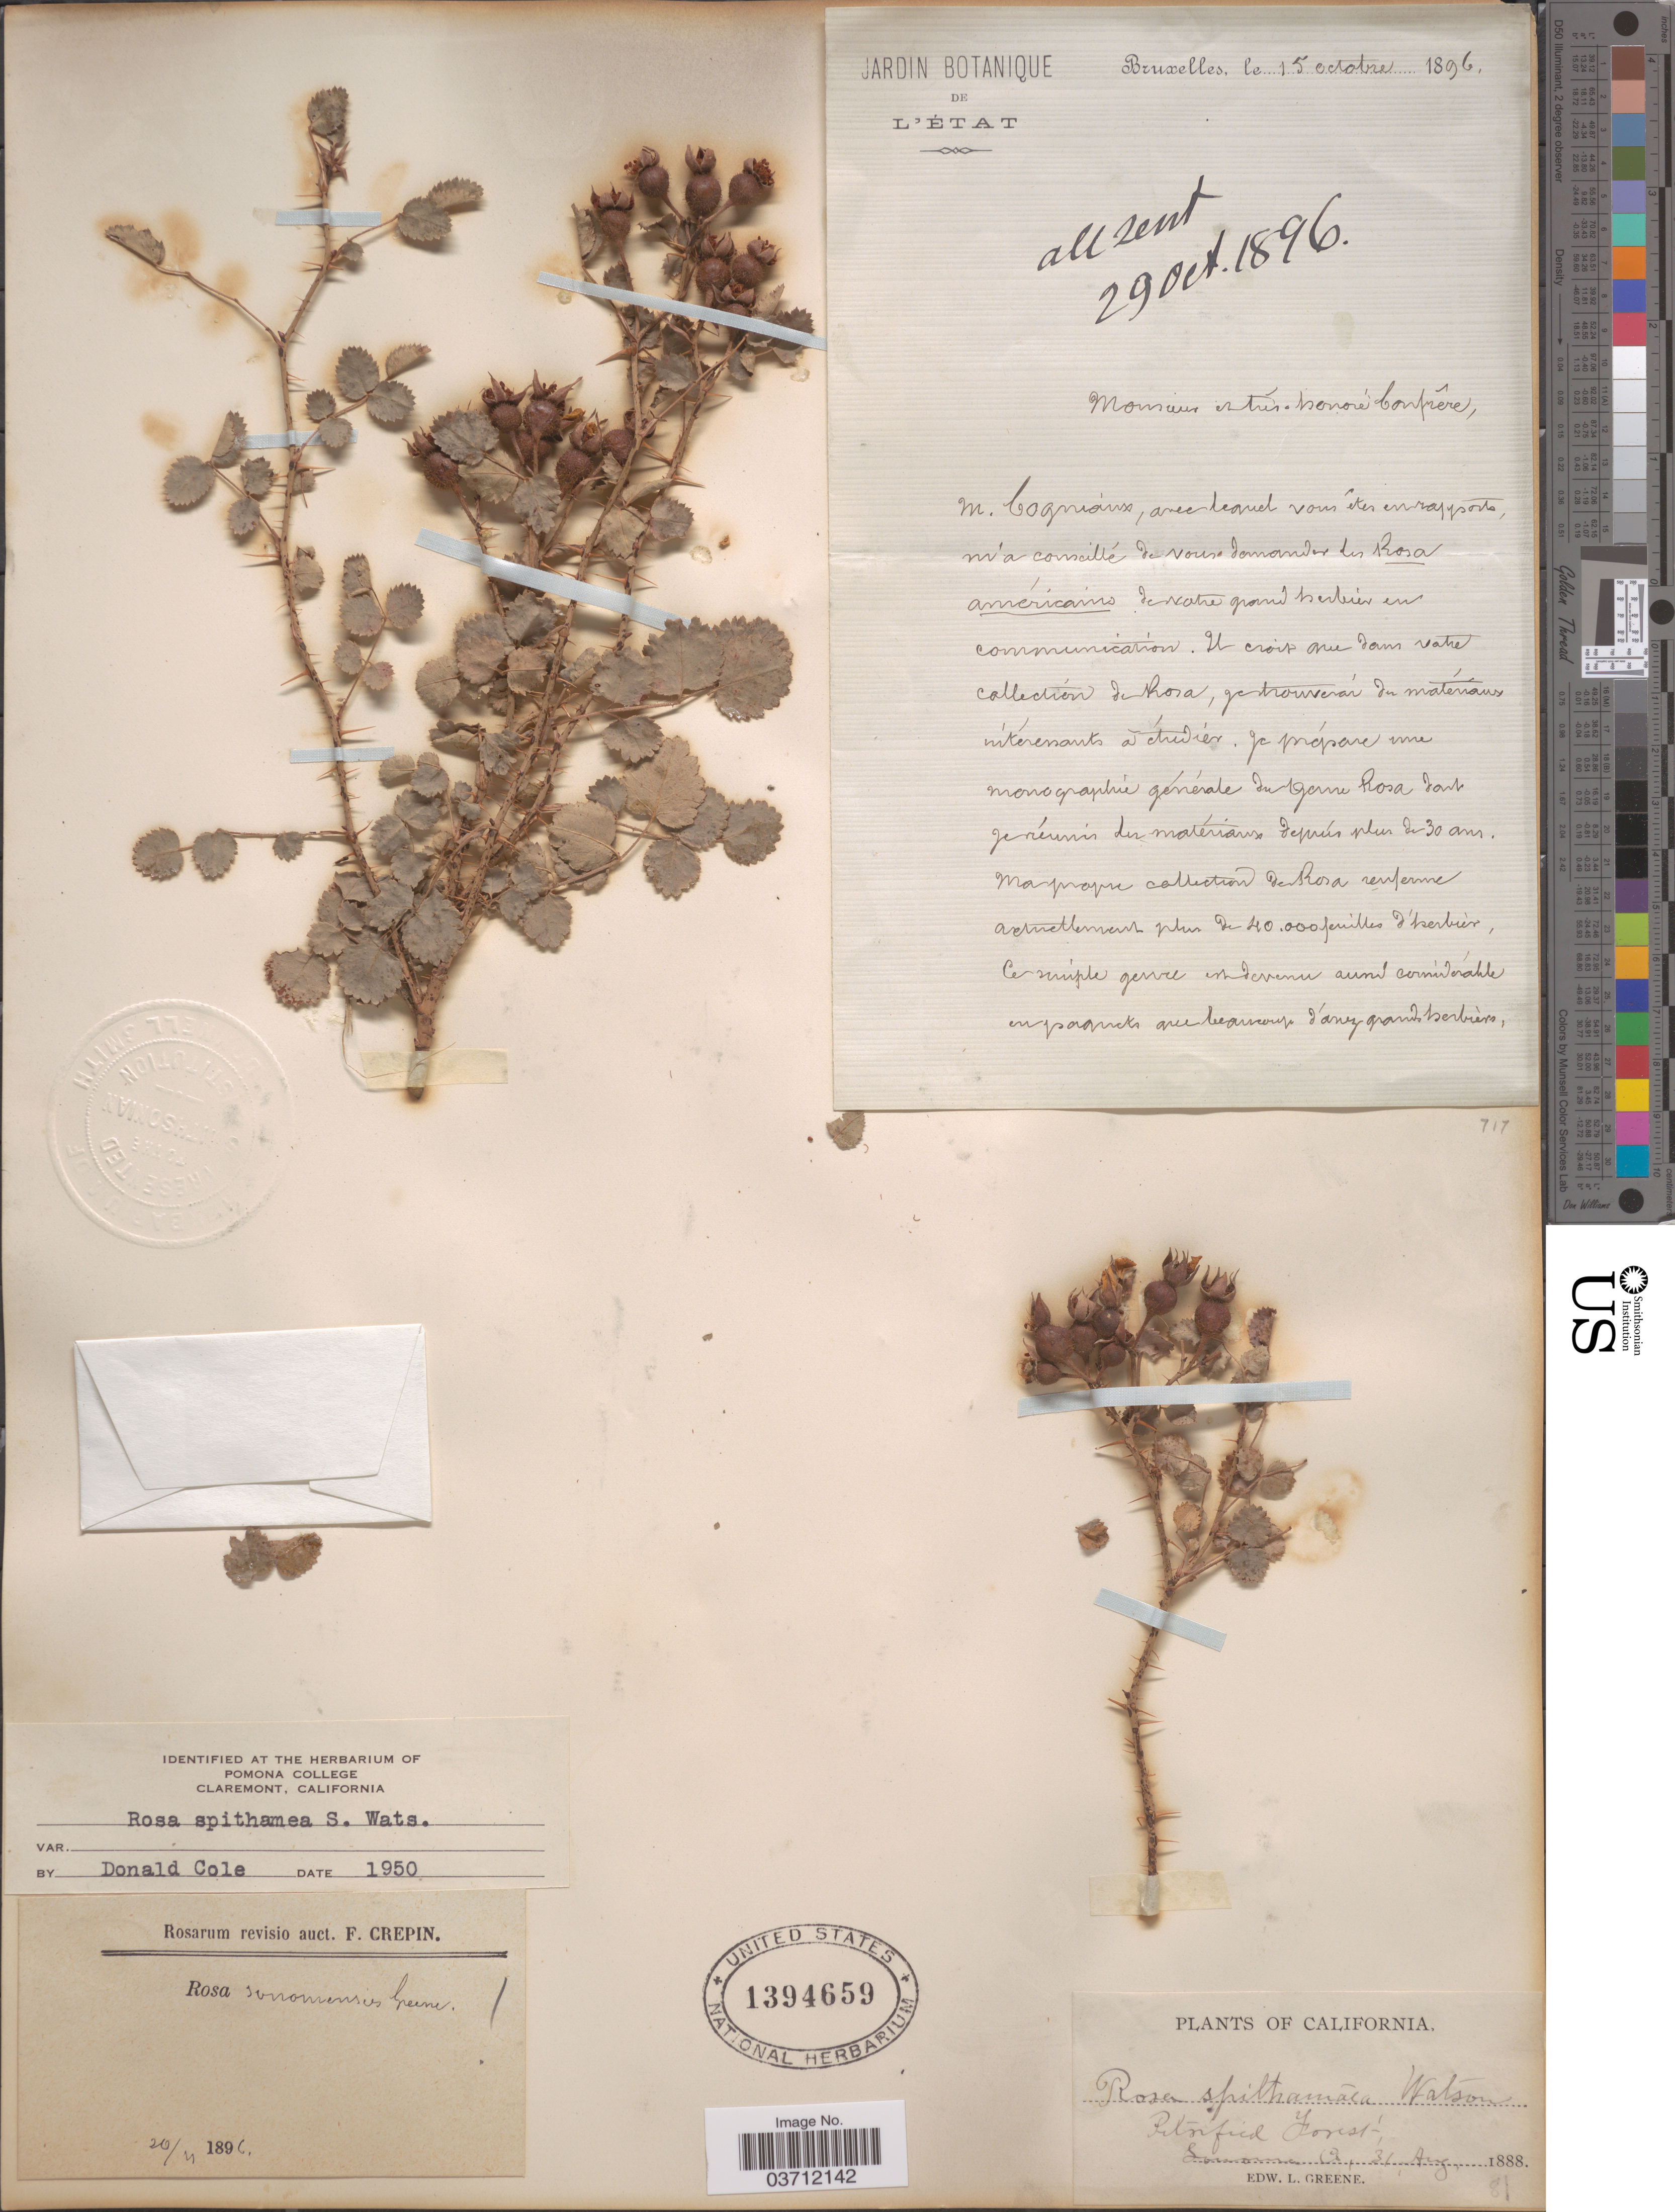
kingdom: Plantae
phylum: Tracheophyta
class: Magnoliopsida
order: Rosales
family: Rosaceae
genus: Rosa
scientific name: Rosa spithamea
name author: S. Watson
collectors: E. L. Greene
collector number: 81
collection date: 1888-08-31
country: United States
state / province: California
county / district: Sonoma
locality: Petrified Forest. Sonoma Co.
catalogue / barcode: US 1394659